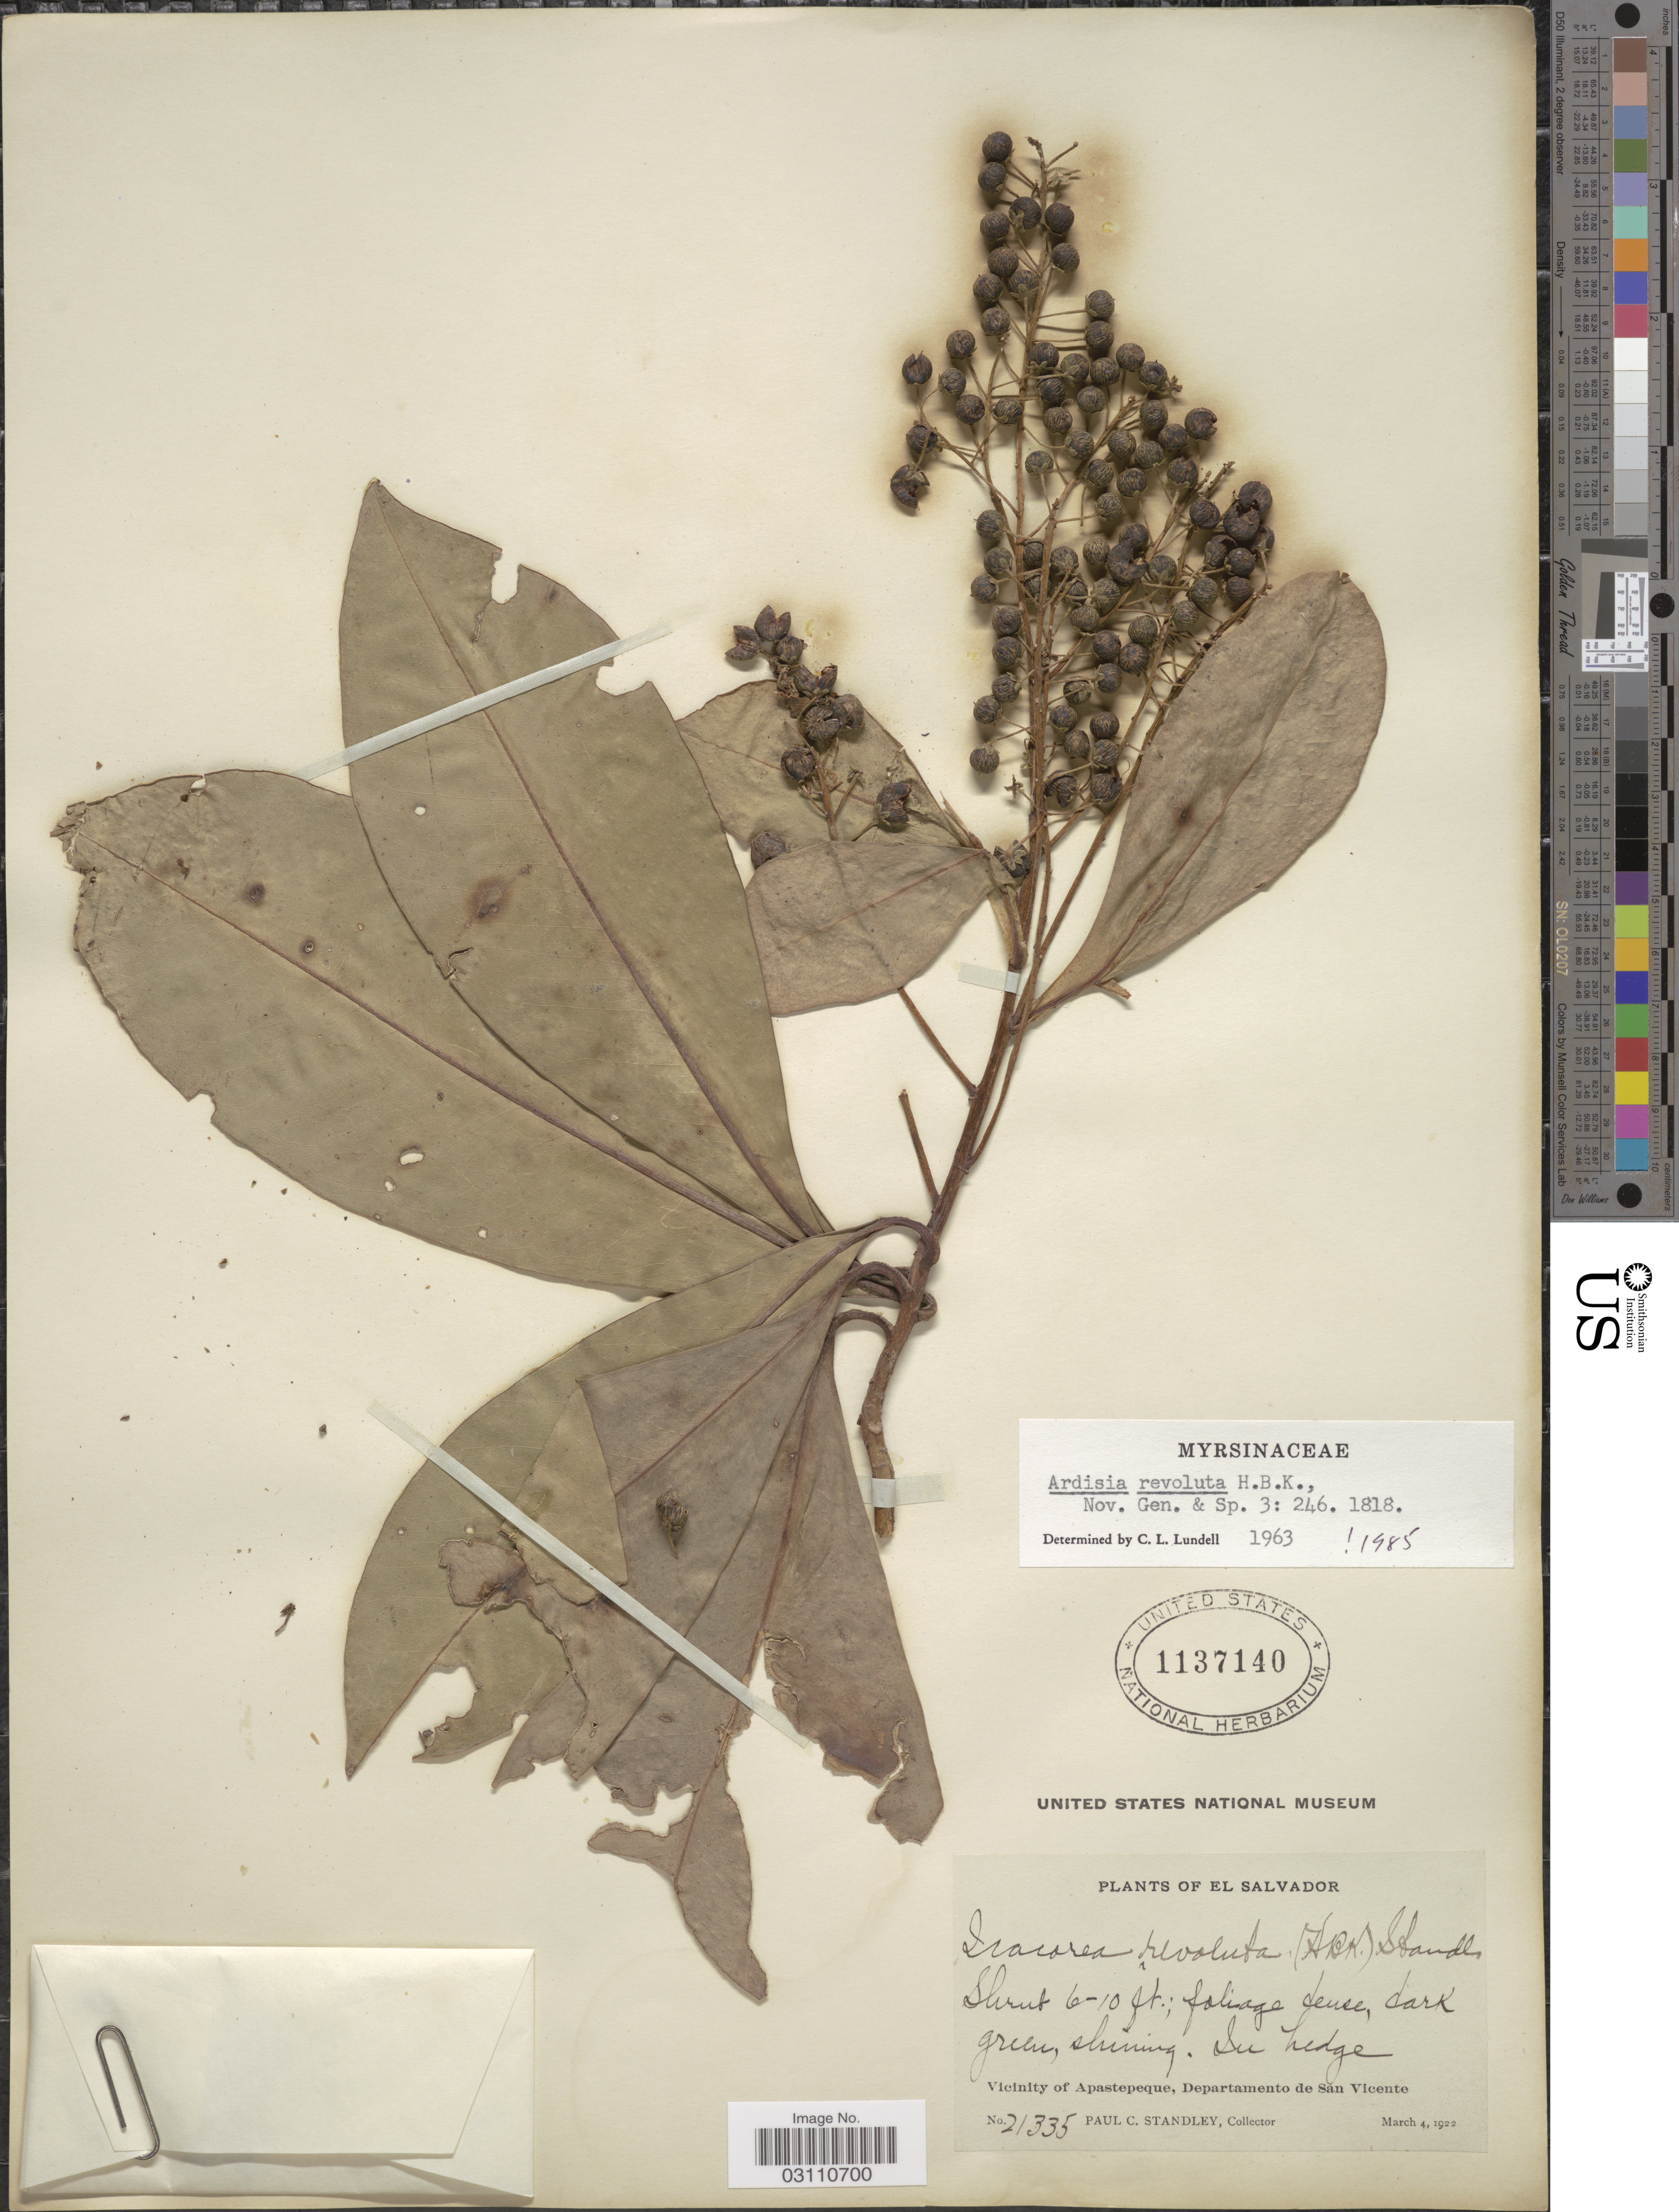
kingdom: Plantae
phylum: Tracheophyta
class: Magnoliopsida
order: Ericales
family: Primulaceae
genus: Ardisia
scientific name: Ardisia revoluta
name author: Kunth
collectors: P. C. Standley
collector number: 21335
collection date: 1922-03-04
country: El Salvador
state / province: San Vincente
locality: Vicinity of Apastepeque, Departamento de San Vicente.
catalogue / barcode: US 1137140